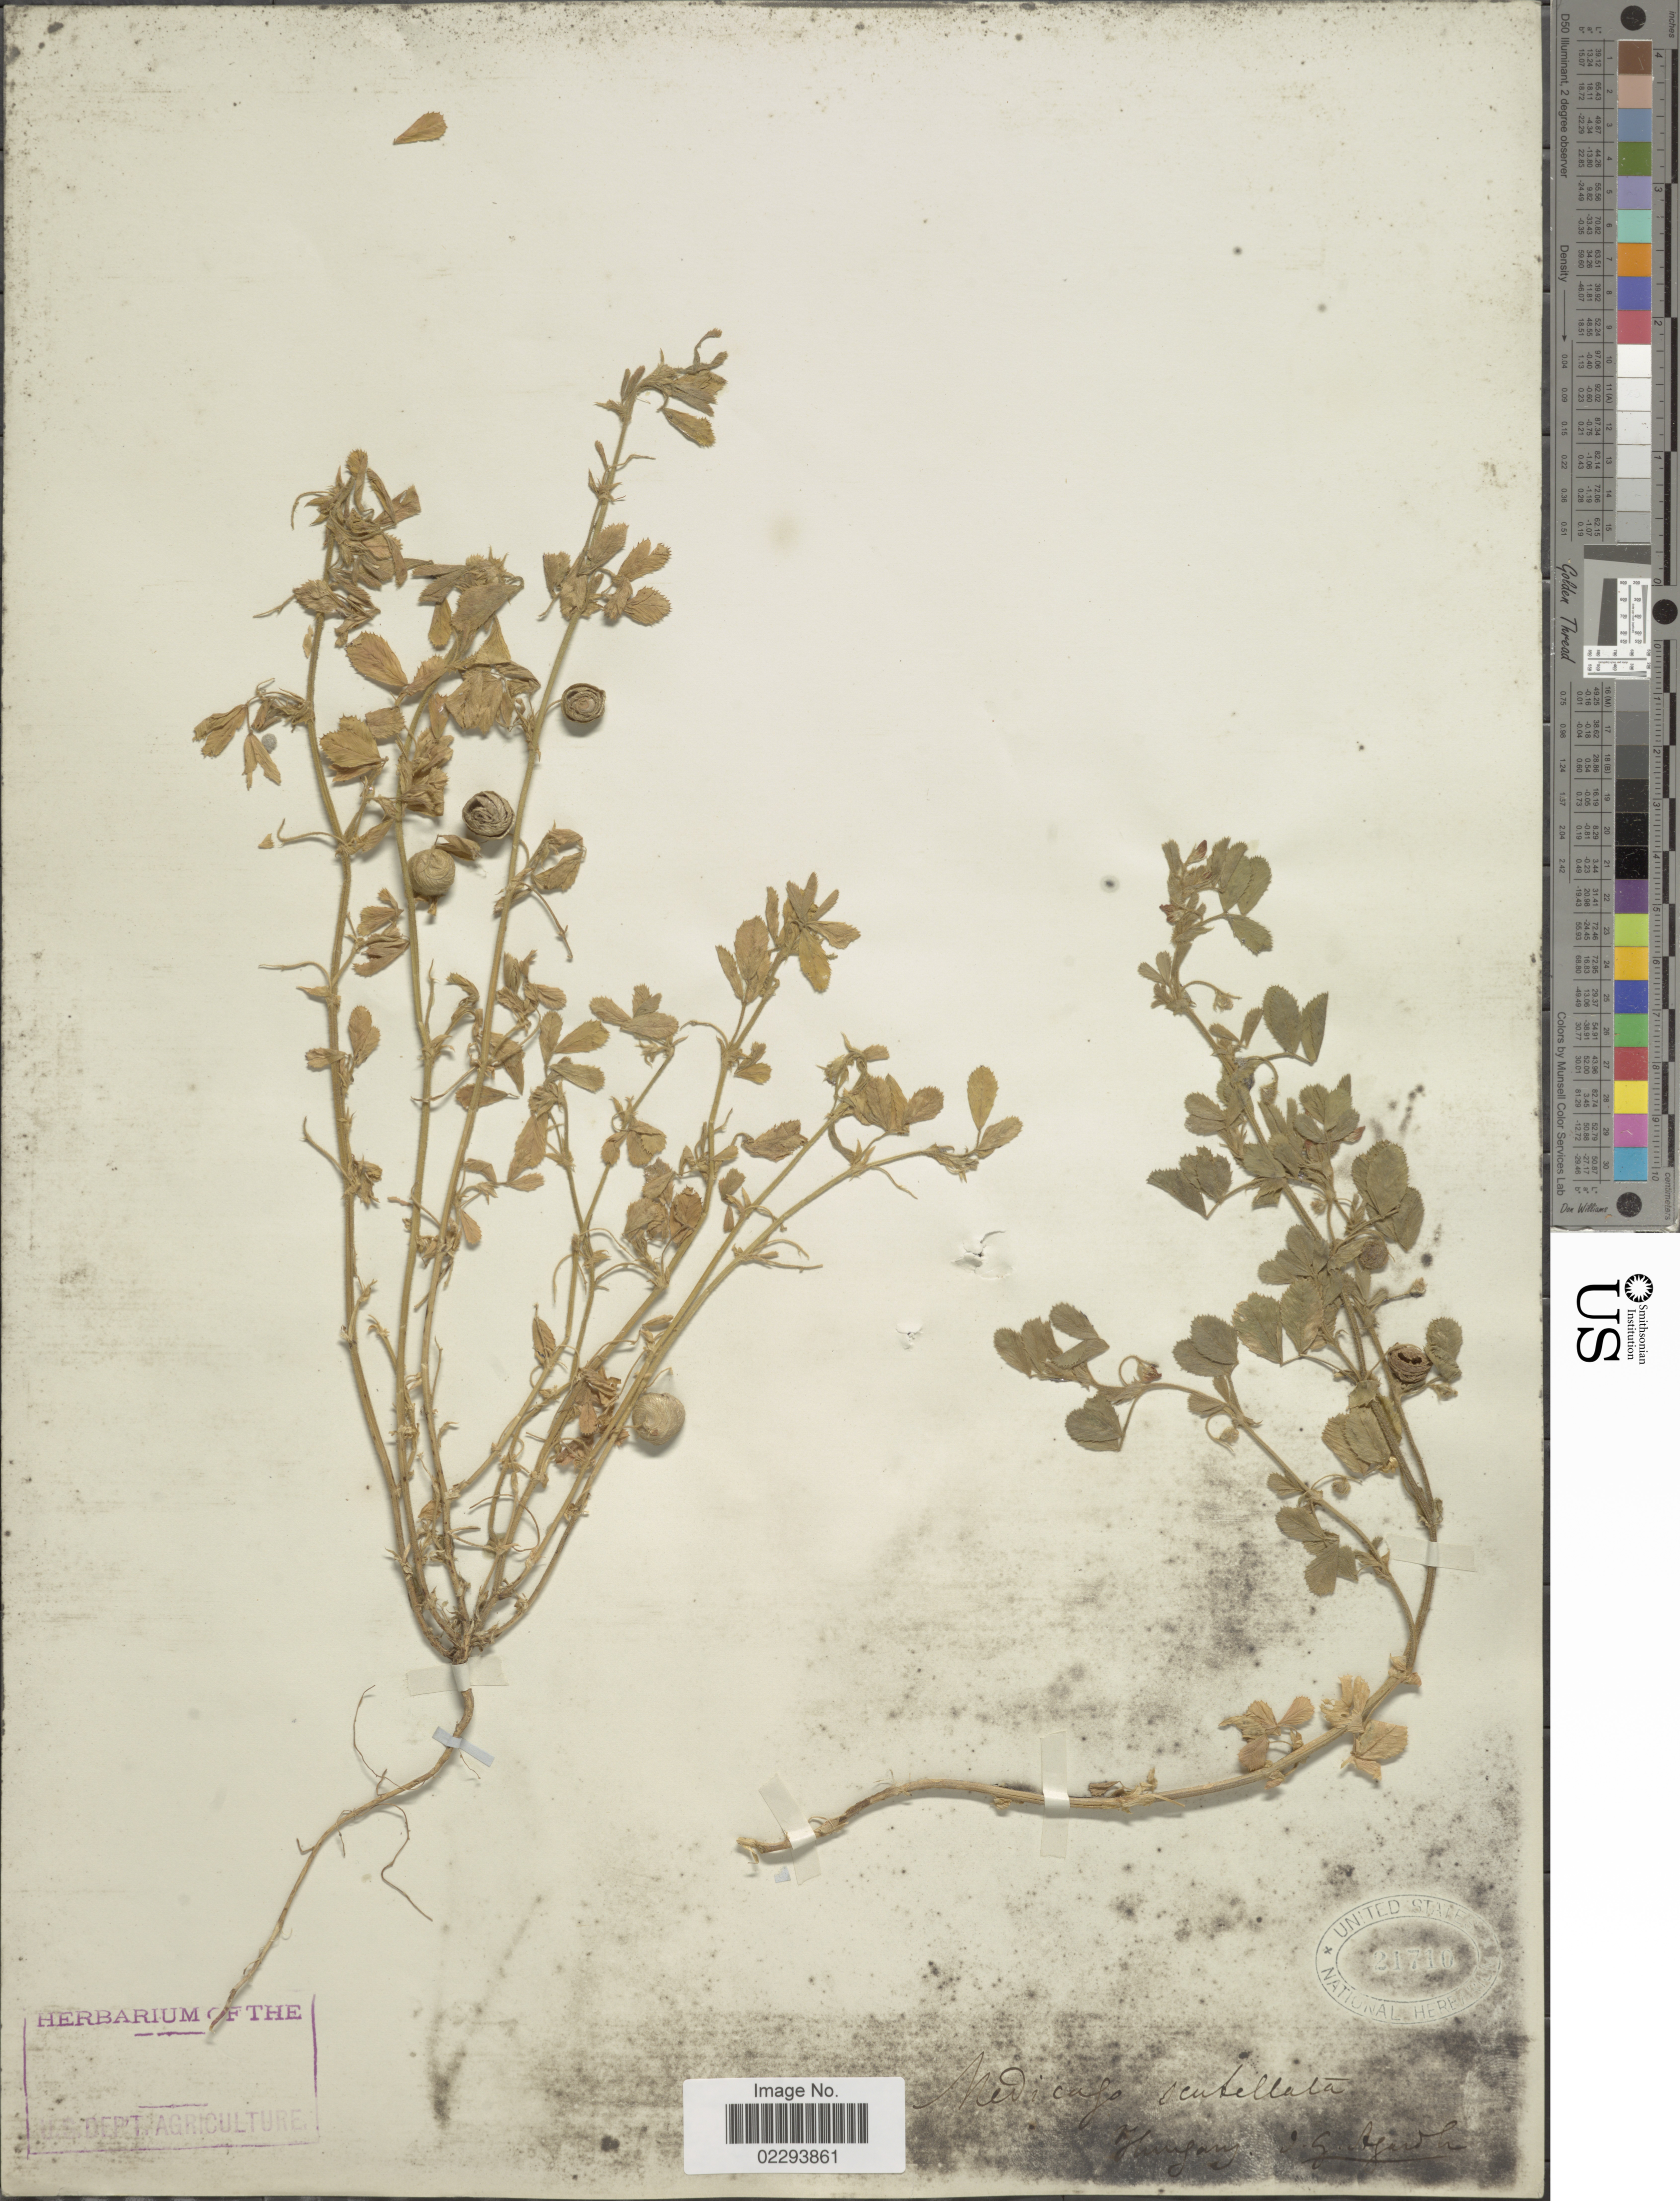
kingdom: Plantae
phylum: Tracheophyta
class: Magnoliopsida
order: Fabales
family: Fabaceae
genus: Medicago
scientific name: Medicago scutellata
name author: (L.) Mill.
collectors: J. Agardh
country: Hungary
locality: Hungary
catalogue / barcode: US 21710